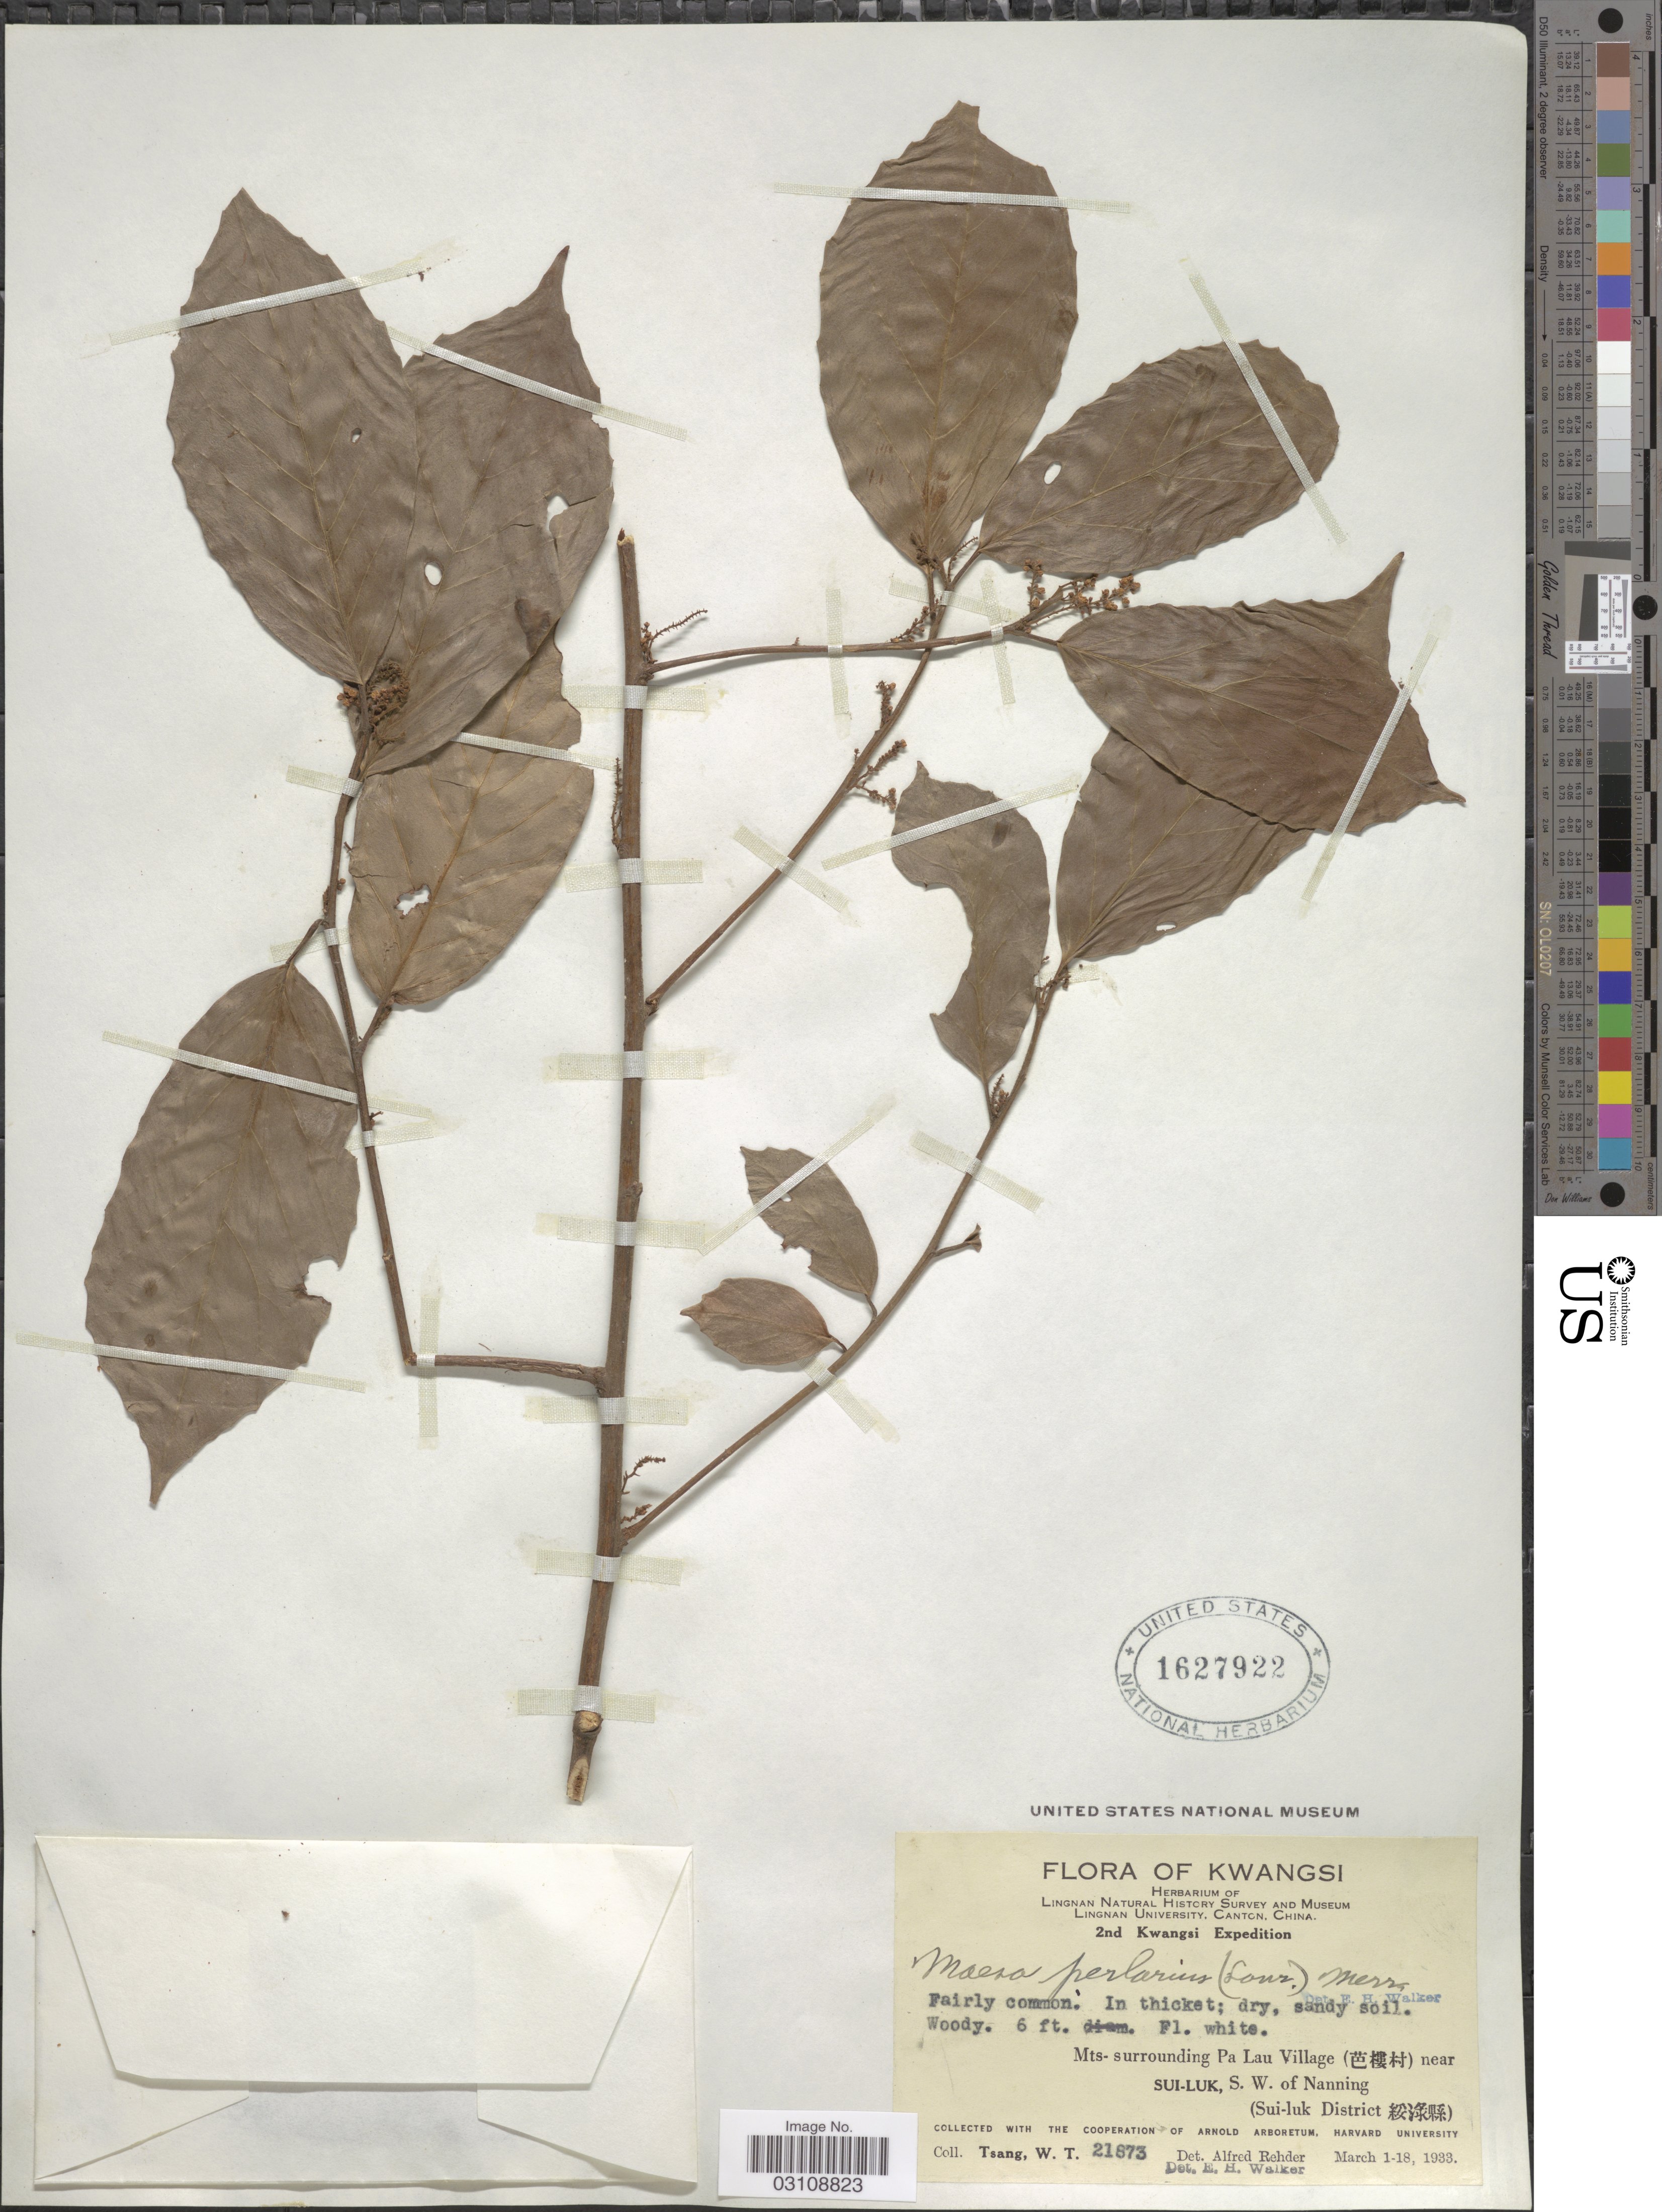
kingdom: Plantae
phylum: Tracheophyta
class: Magnoliopsida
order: Ericales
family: Primulaceae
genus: Maesa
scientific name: Maesa perlaria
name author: (Lour.) Merr.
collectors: W. T. Tsang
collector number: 21873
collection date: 1933-03-01/1933-03-18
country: China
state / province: Guangxi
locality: Kwangsi, Mts-surrounding Pa Lau Village, Sui-Luk, S.W. of Nanning (Sui-luk District).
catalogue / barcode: US 1627922